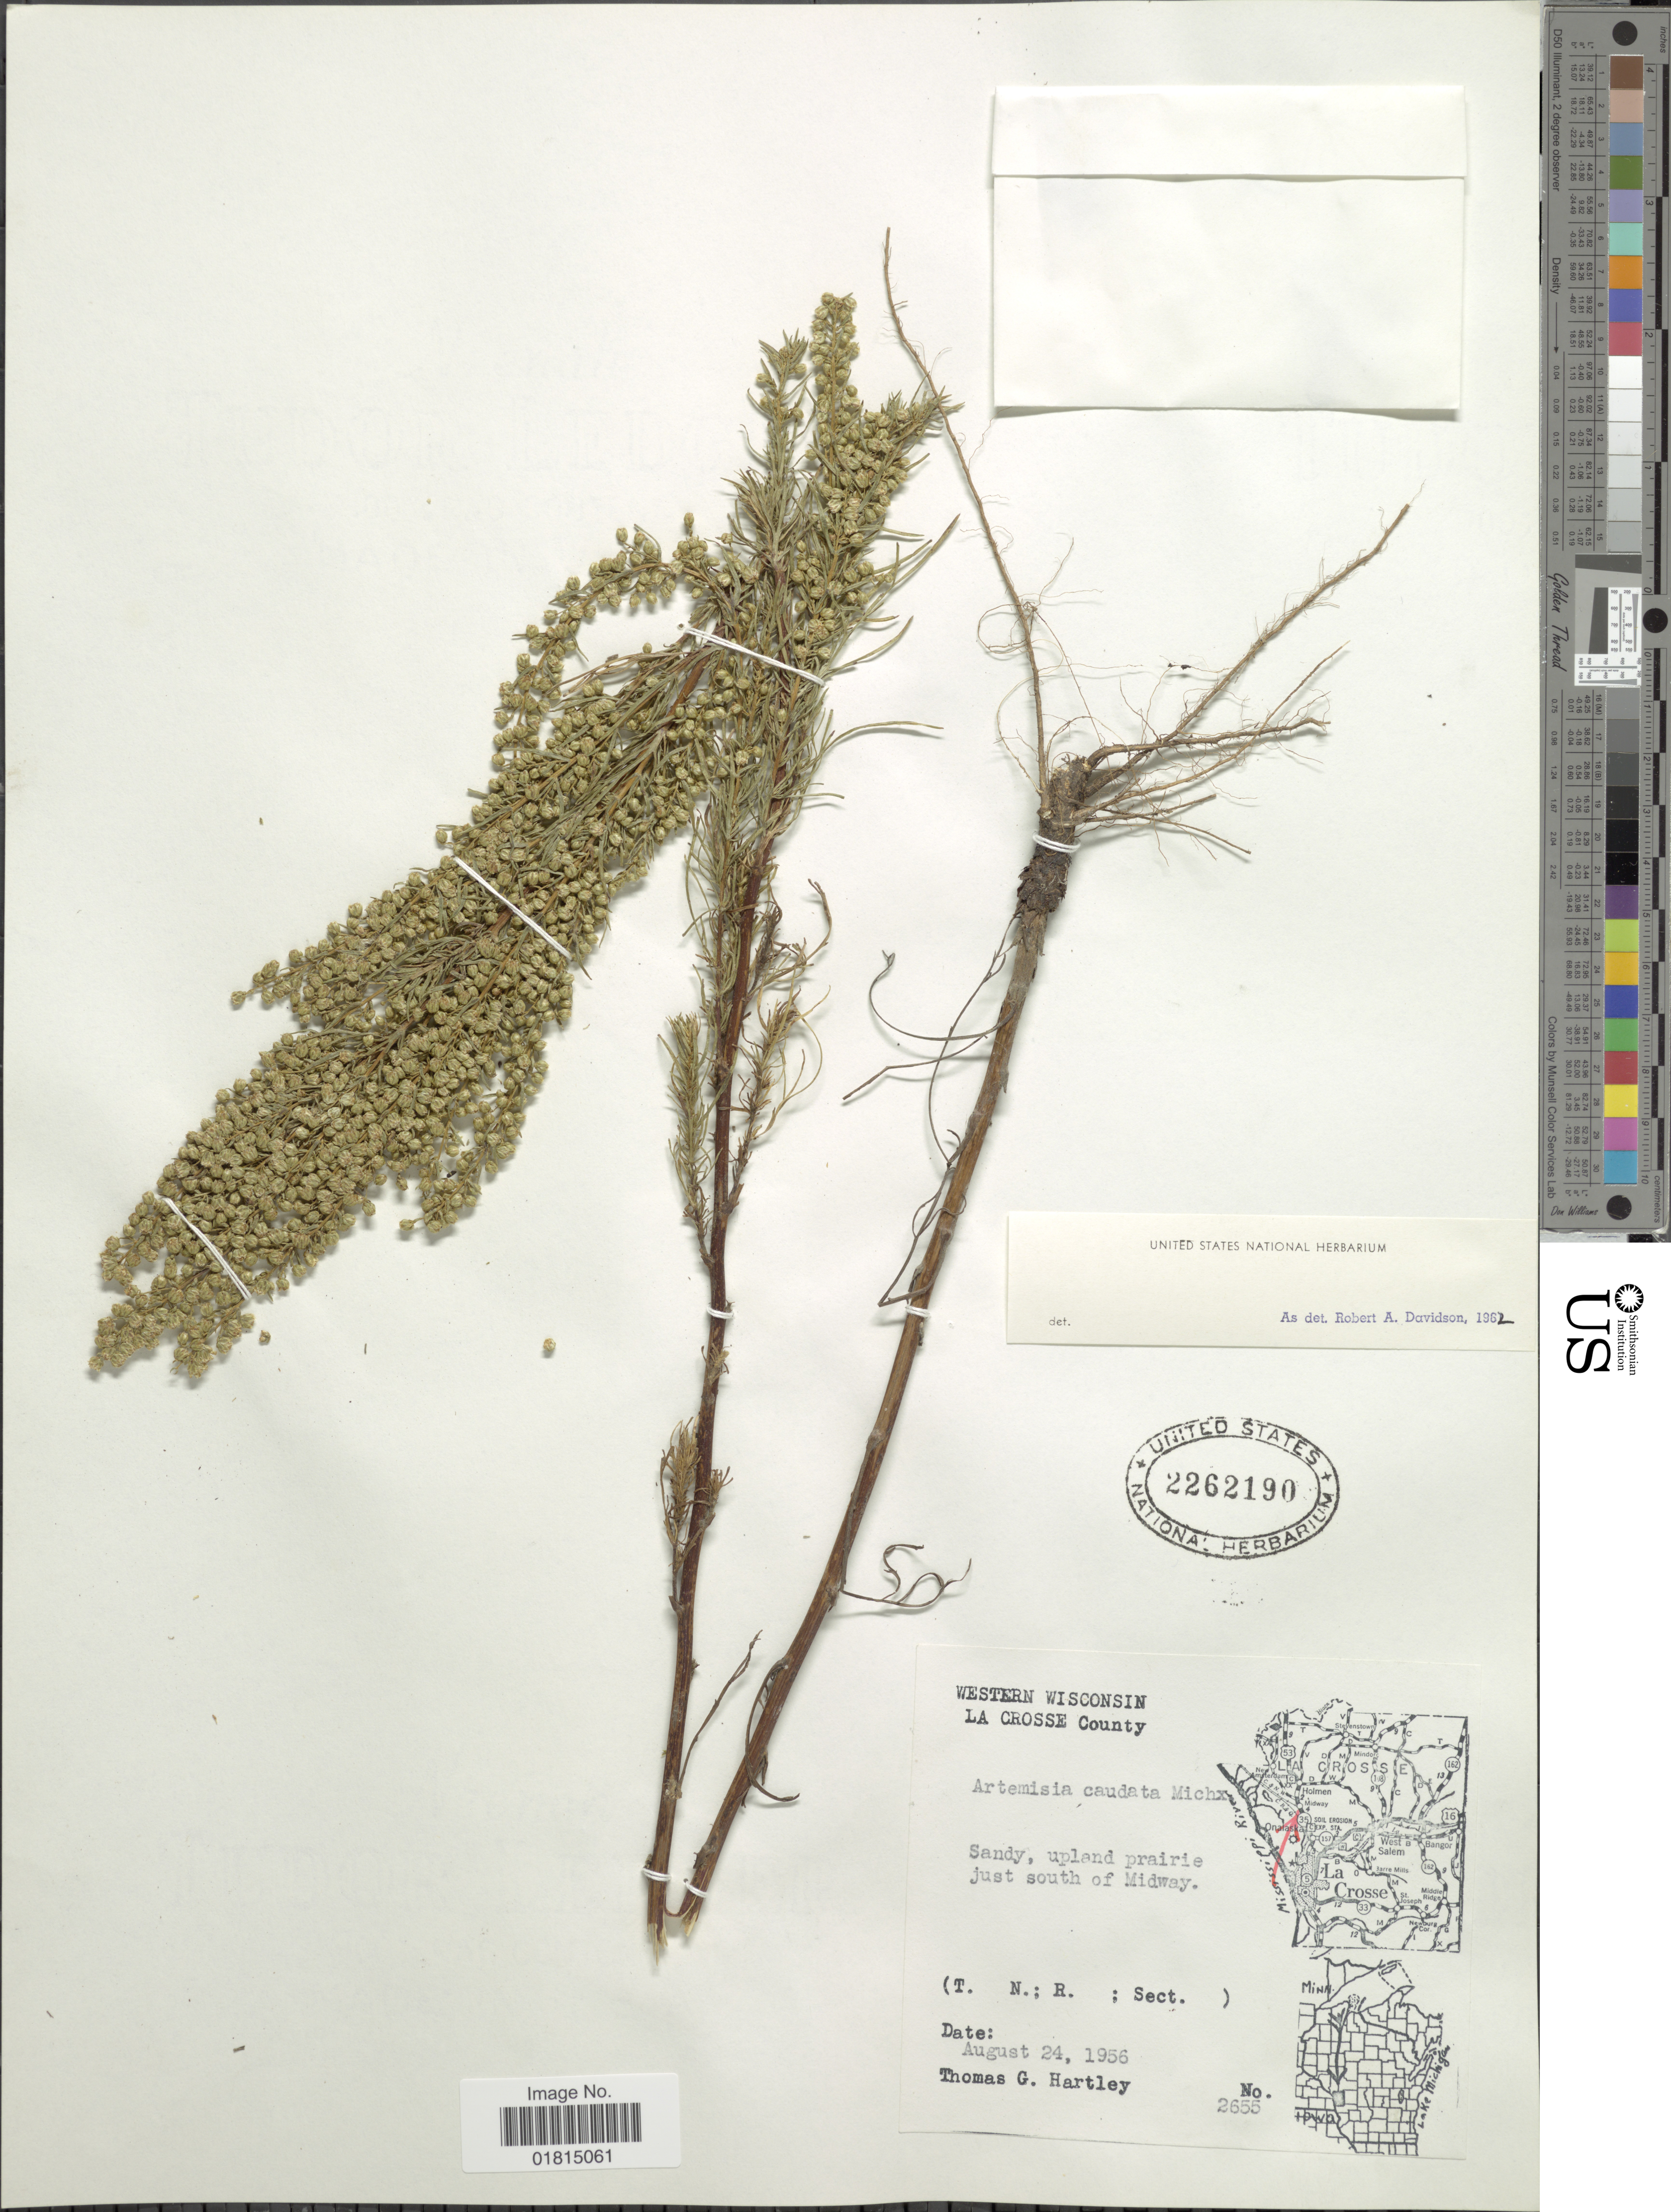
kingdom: Plantae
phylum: Tracheophyta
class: Magnoliopsida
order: Asterales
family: Asteraceae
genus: Artemisia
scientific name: Artemisia caudata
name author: Michx.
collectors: T. G. Hartley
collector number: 2655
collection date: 1956-08-24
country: United States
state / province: Wisconsin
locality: Western Wisconsin. La Crosse County. Sandy, upland prairie just south of Midway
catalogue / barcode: US 2262190